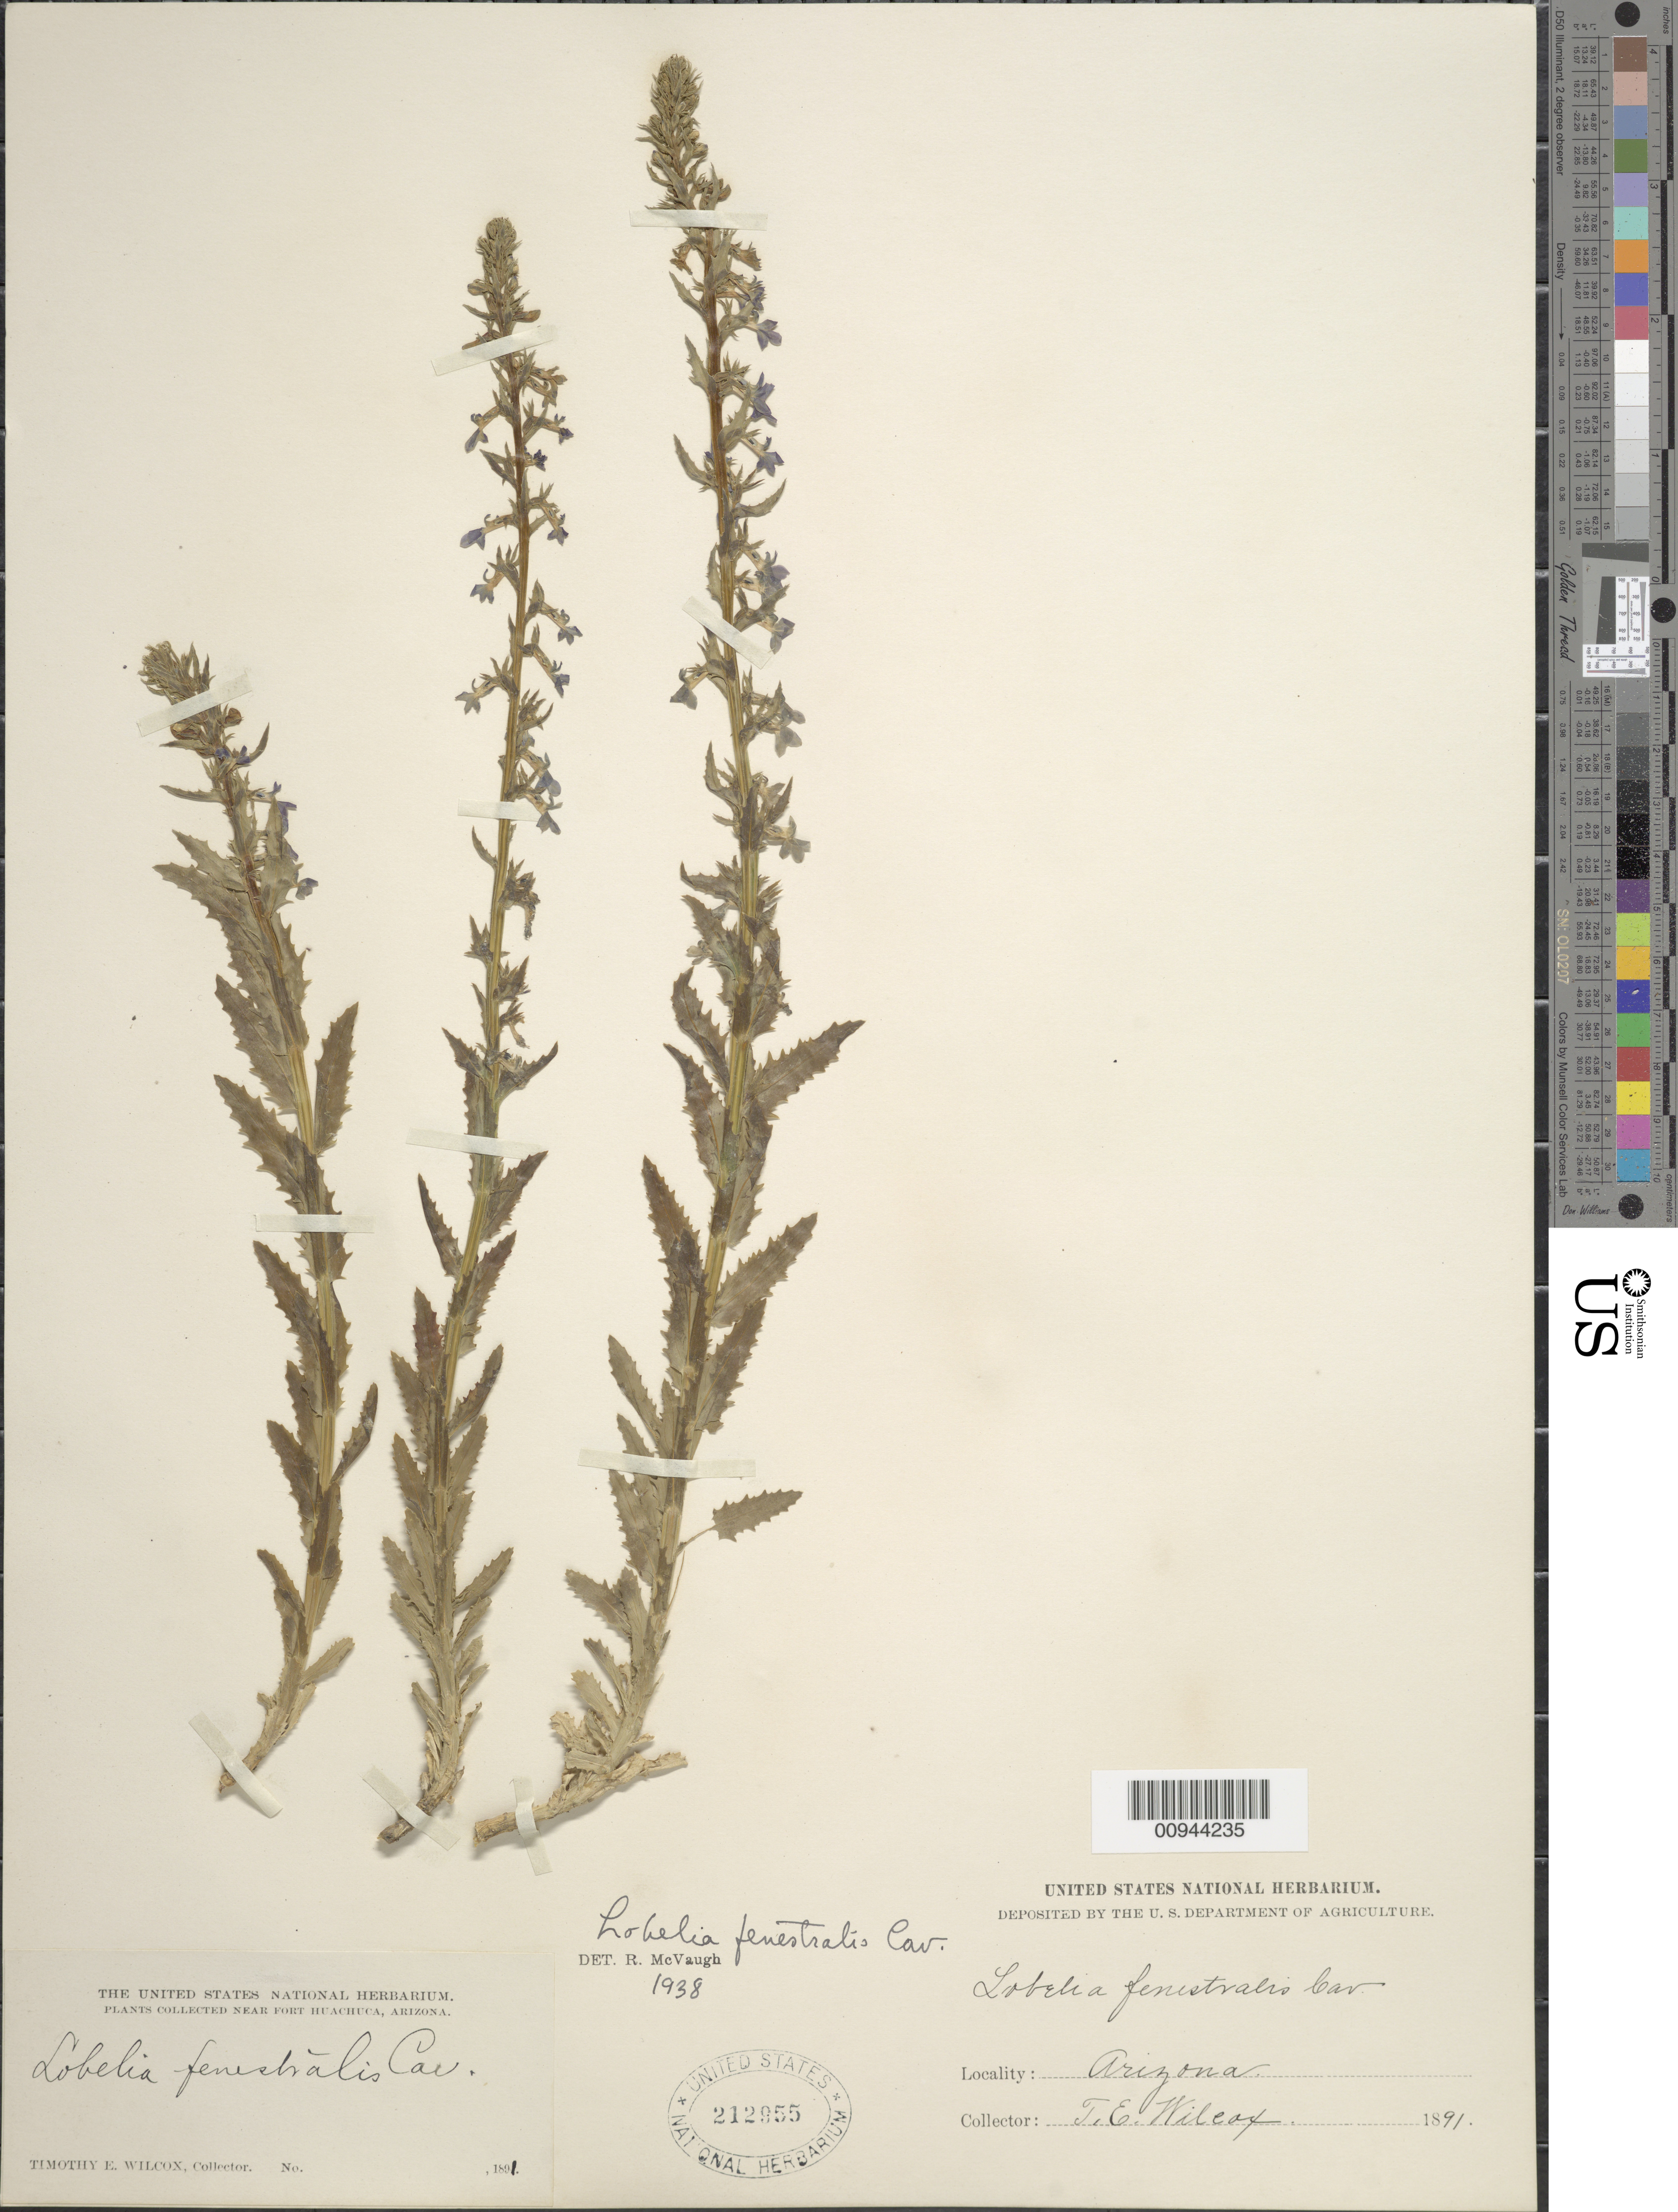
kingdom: Plantae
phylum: Tracheophyta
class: Magnoliopsida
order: Asterales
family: Campanulaceae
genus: Lobelia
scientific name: Lobelia fenestralis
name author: Cav.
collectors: T. E. Wilcox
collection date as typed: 1891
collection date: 1891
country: United States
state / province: Arizona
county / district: Cochise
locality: Ft. Huachuca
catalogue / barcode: US 212955